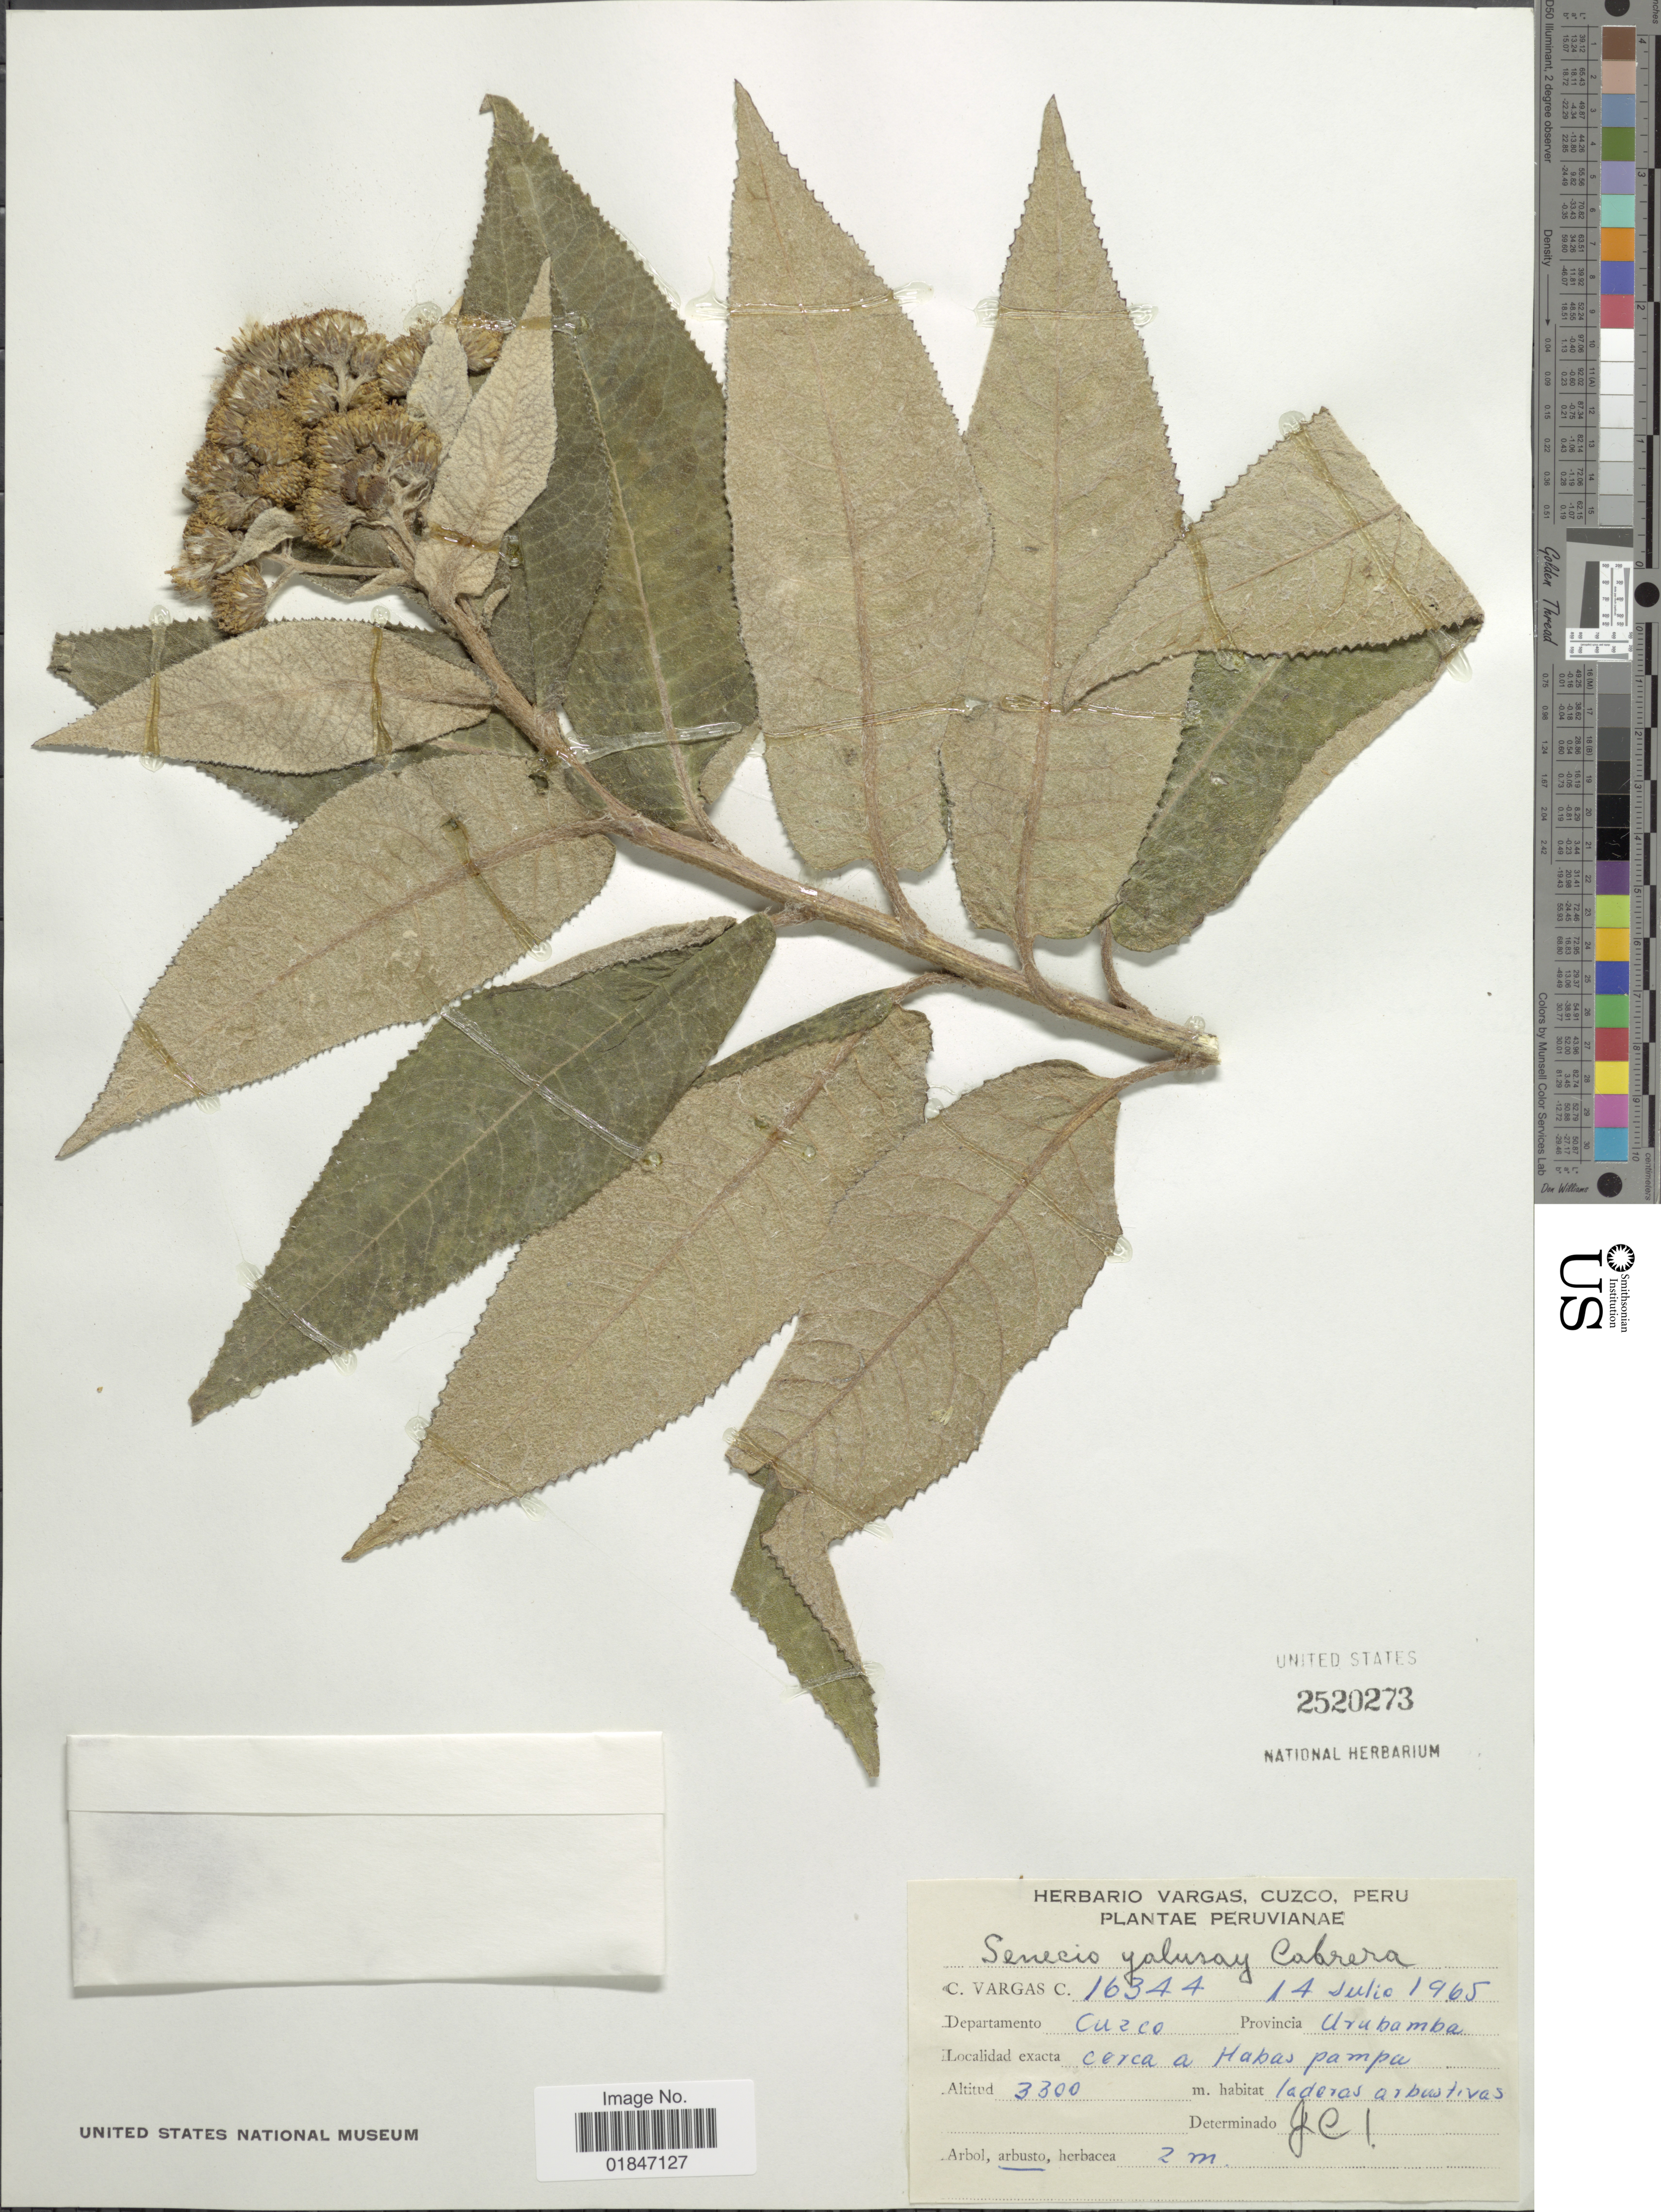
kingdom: Plantae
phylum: Tracheophyta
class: Magnoliopsida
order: Asterales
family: Asteraceae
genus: Dendrophorbium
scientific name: Dendrophorbium yalusay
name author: (Cabrera) C. Jeffrey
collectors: C. Vargas Calderón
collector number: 16344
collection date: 1965-07-14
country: Peru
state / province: Cusco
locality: Departamento Cuzco. Provincia Urubamba. Cerca a Habaspampa.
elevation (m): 3300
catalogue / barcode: US 2520273